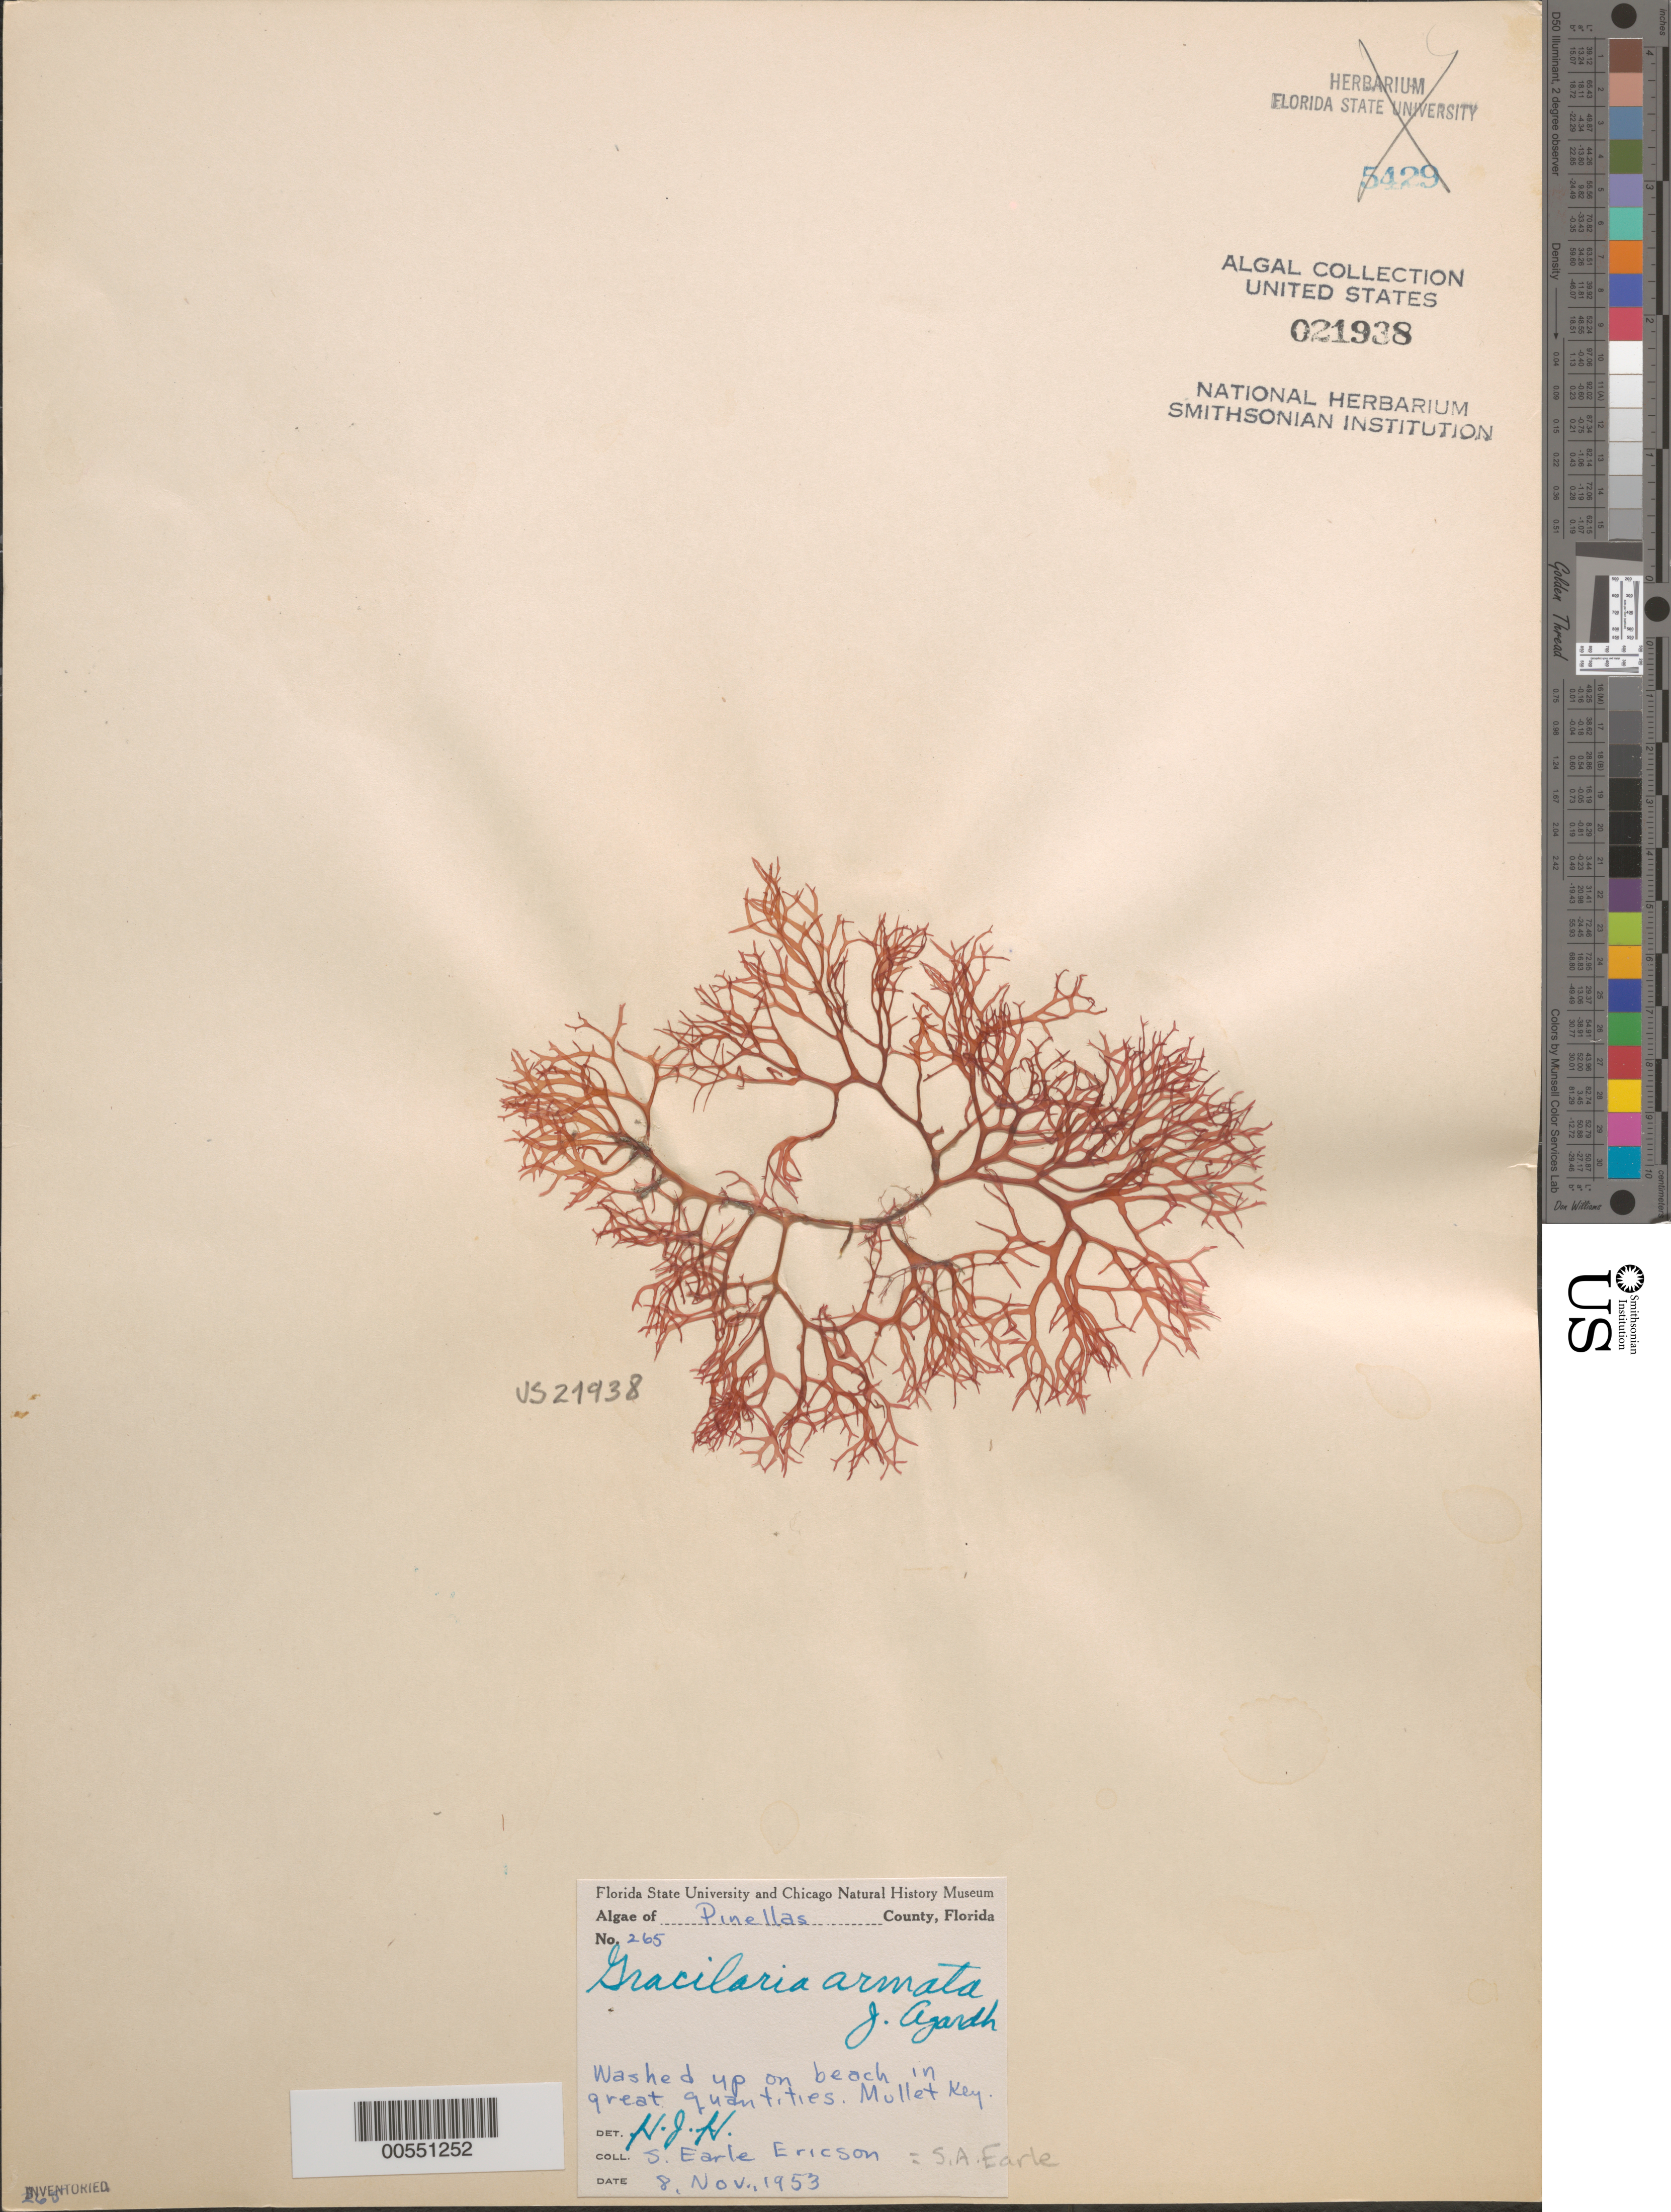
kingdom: Plantae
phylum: Rhodophyta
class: Florideophyceae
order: Gracilariales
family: Gracilariaceae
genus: Gracilaria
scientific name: Gracilaria armata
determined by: Humm, Harold J.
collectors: S. A. Earle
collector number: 265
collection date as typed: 08 Nov 1953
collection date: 1953-11-08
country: United States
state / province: Florida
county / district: Pinellas County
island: Mullet Key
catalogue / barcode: US 21938